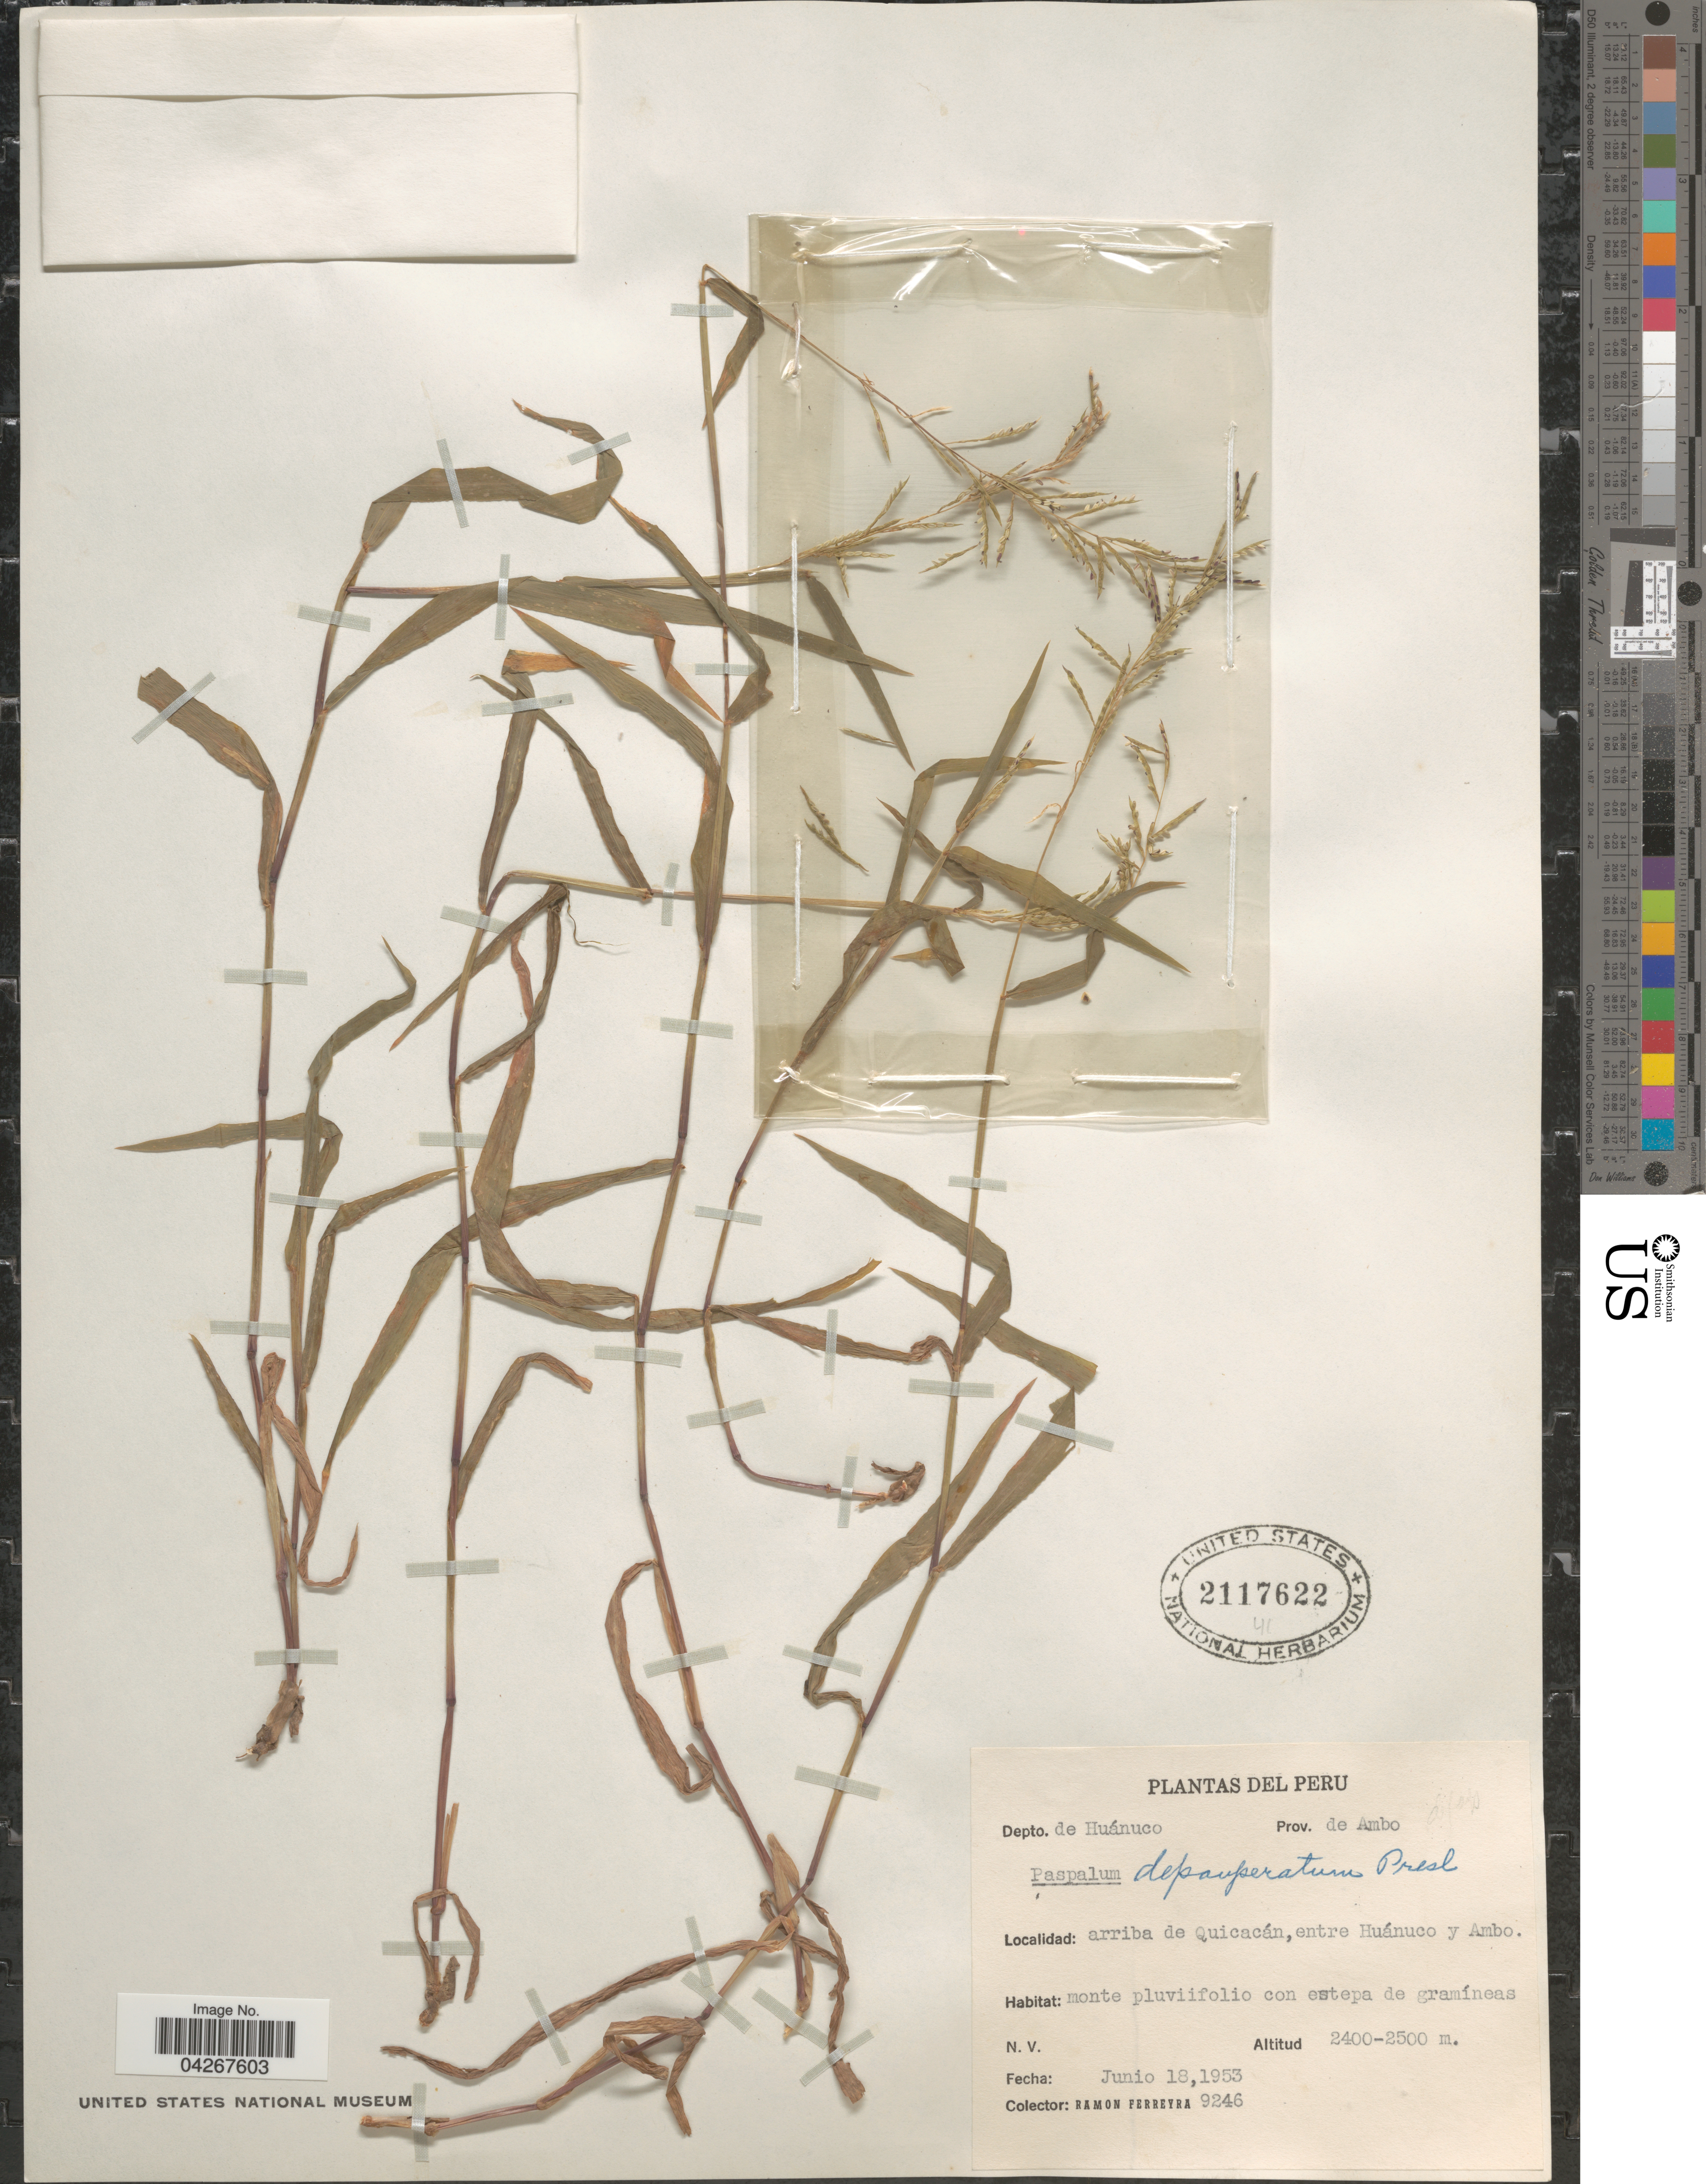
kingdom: Plantae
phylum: Tracheophyta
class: Liliopsida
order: Poales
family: Poaceae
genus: Paspalum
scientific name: Paspalum candidum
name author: (Humb. & Bonpl. ex Fleugge) Kunth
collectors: R. A. Ferreyra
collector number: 9246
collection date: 1953-06-18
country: Peru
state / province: Huánuco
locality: Depto. de Huánuco. Prov. de Ambo. Arriba de Quicacán, entre Huánuco y Ambo.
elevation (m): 2400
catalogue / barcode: US 2117622